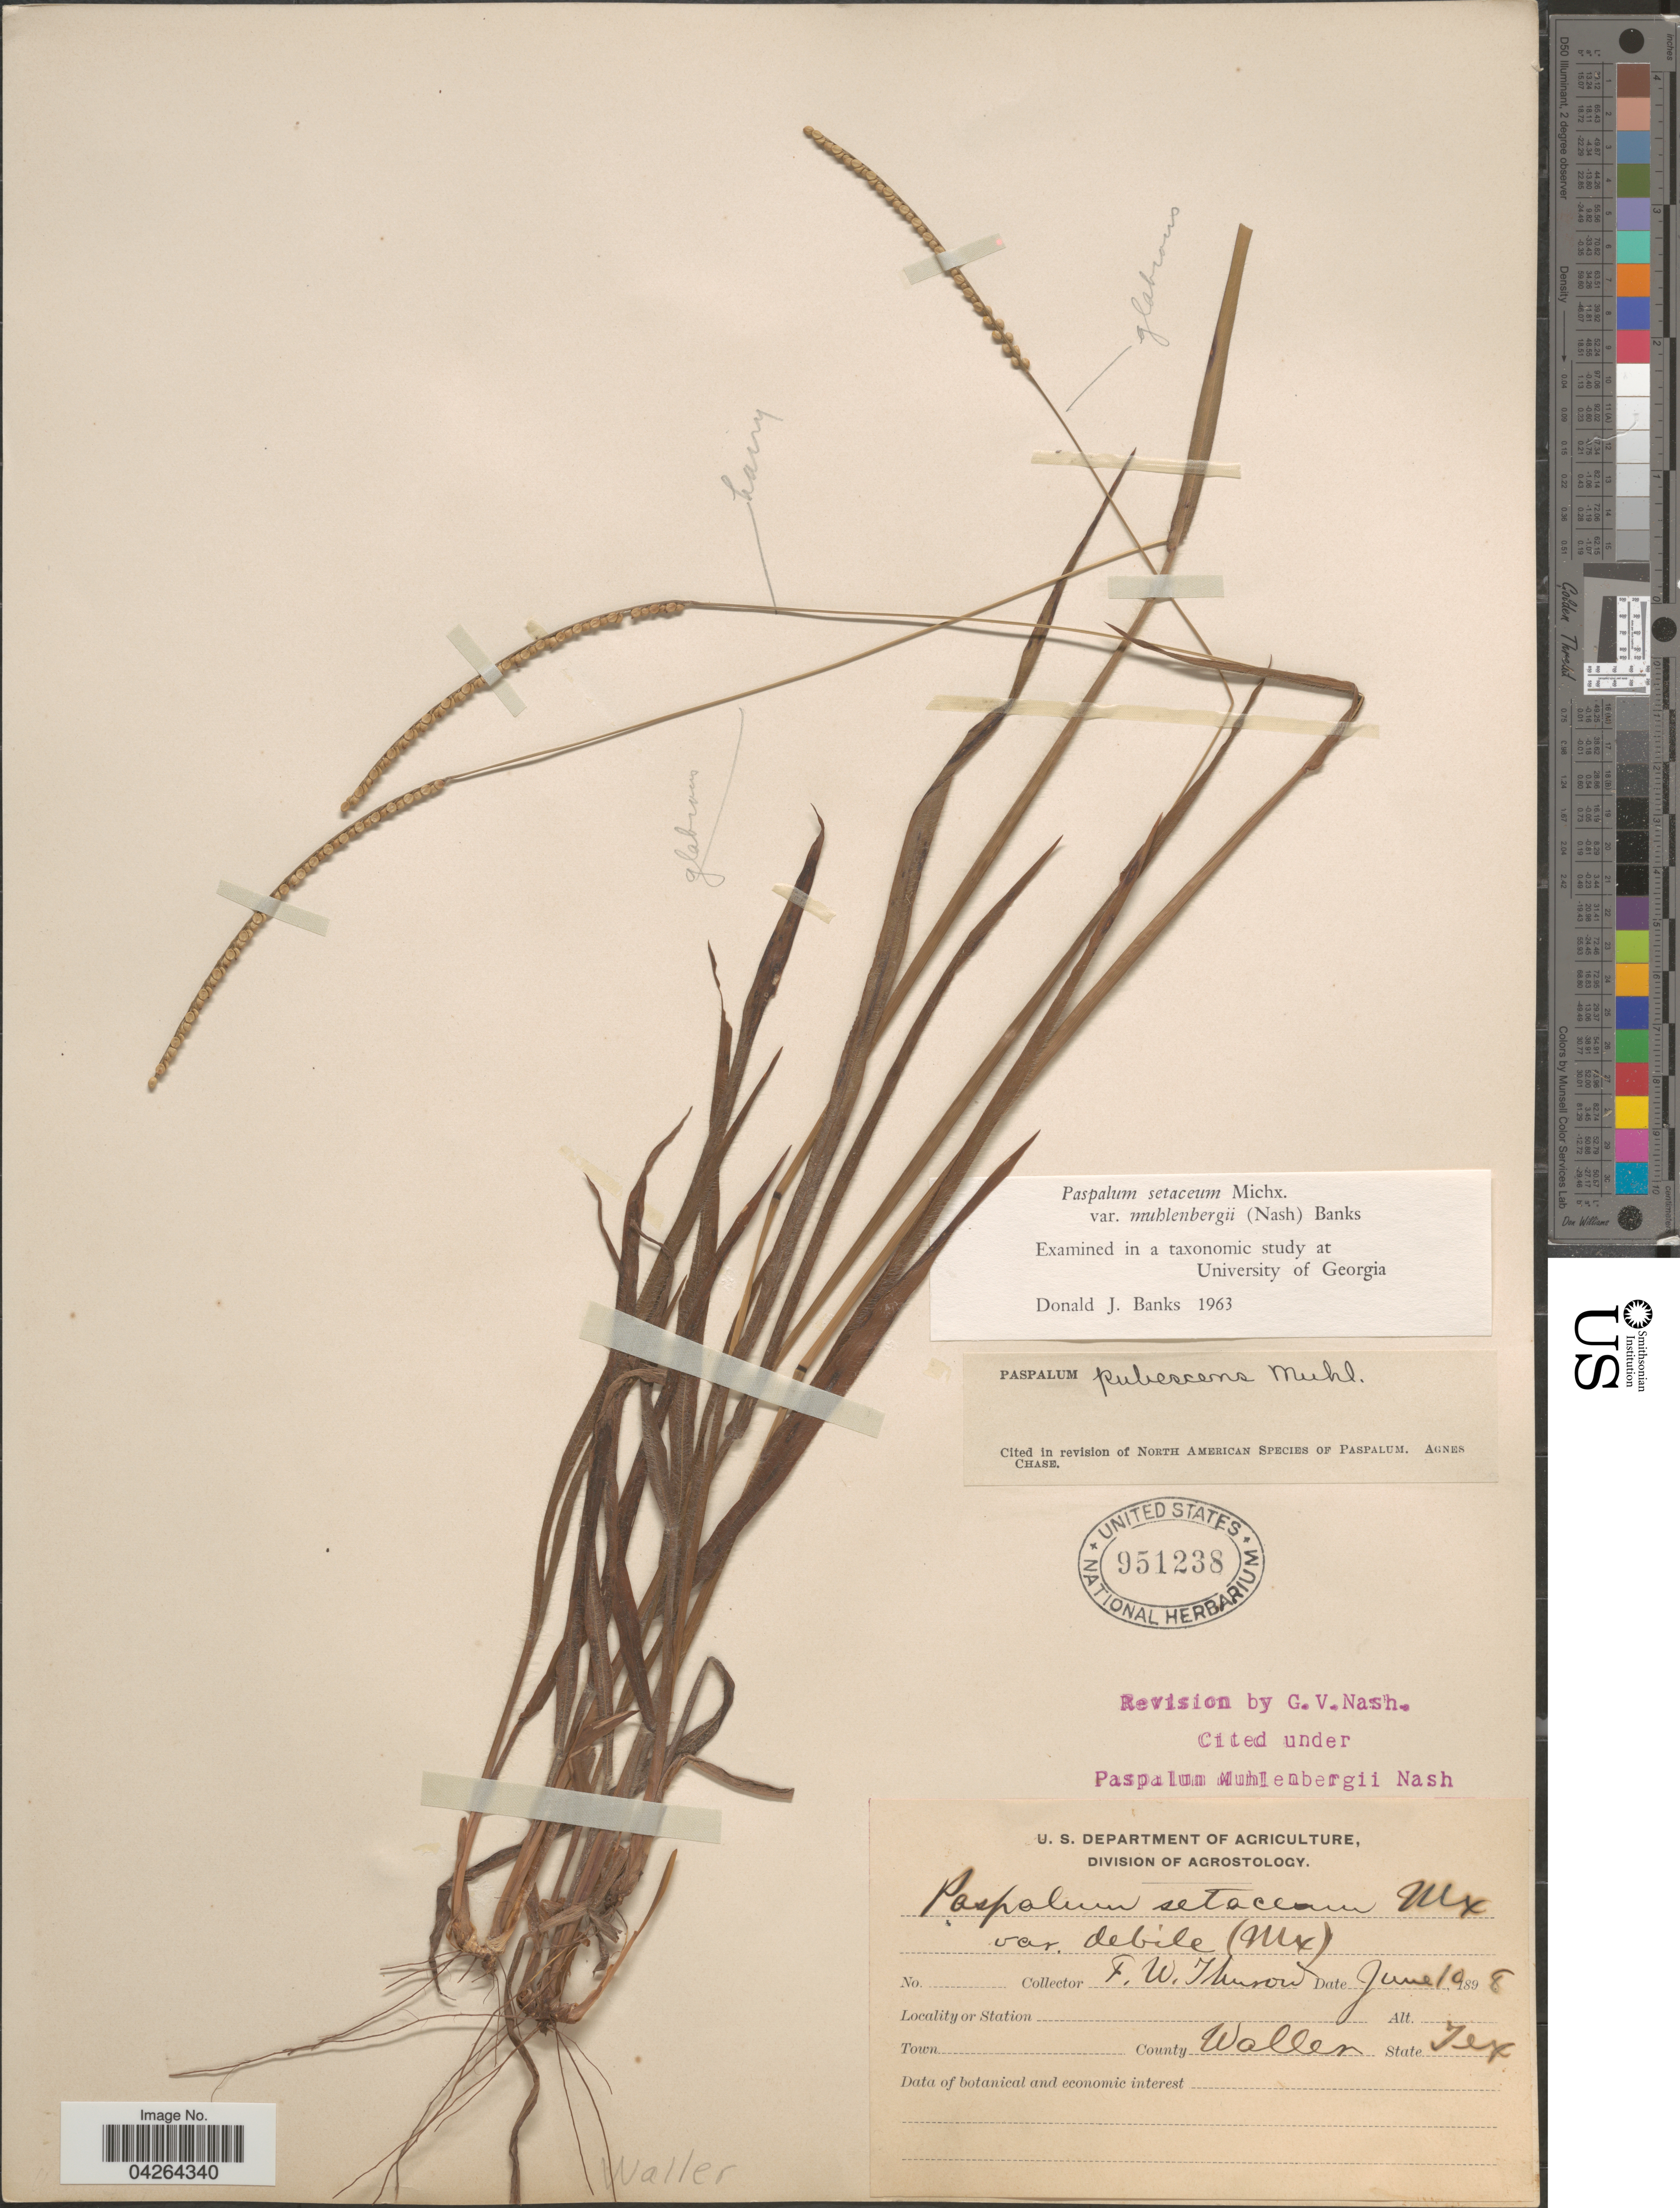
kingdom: Plantae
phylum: Tracheophyta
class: Liliopsida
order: Poales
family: Poaceae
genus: Paspalum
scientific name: Paspalum setaceum var. muhlenbergii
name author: (Nash) D.J. Banks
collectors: F. Thuron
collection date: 1898-06-10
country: United States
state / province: Texas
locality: County Waller.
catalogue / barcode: US 951238